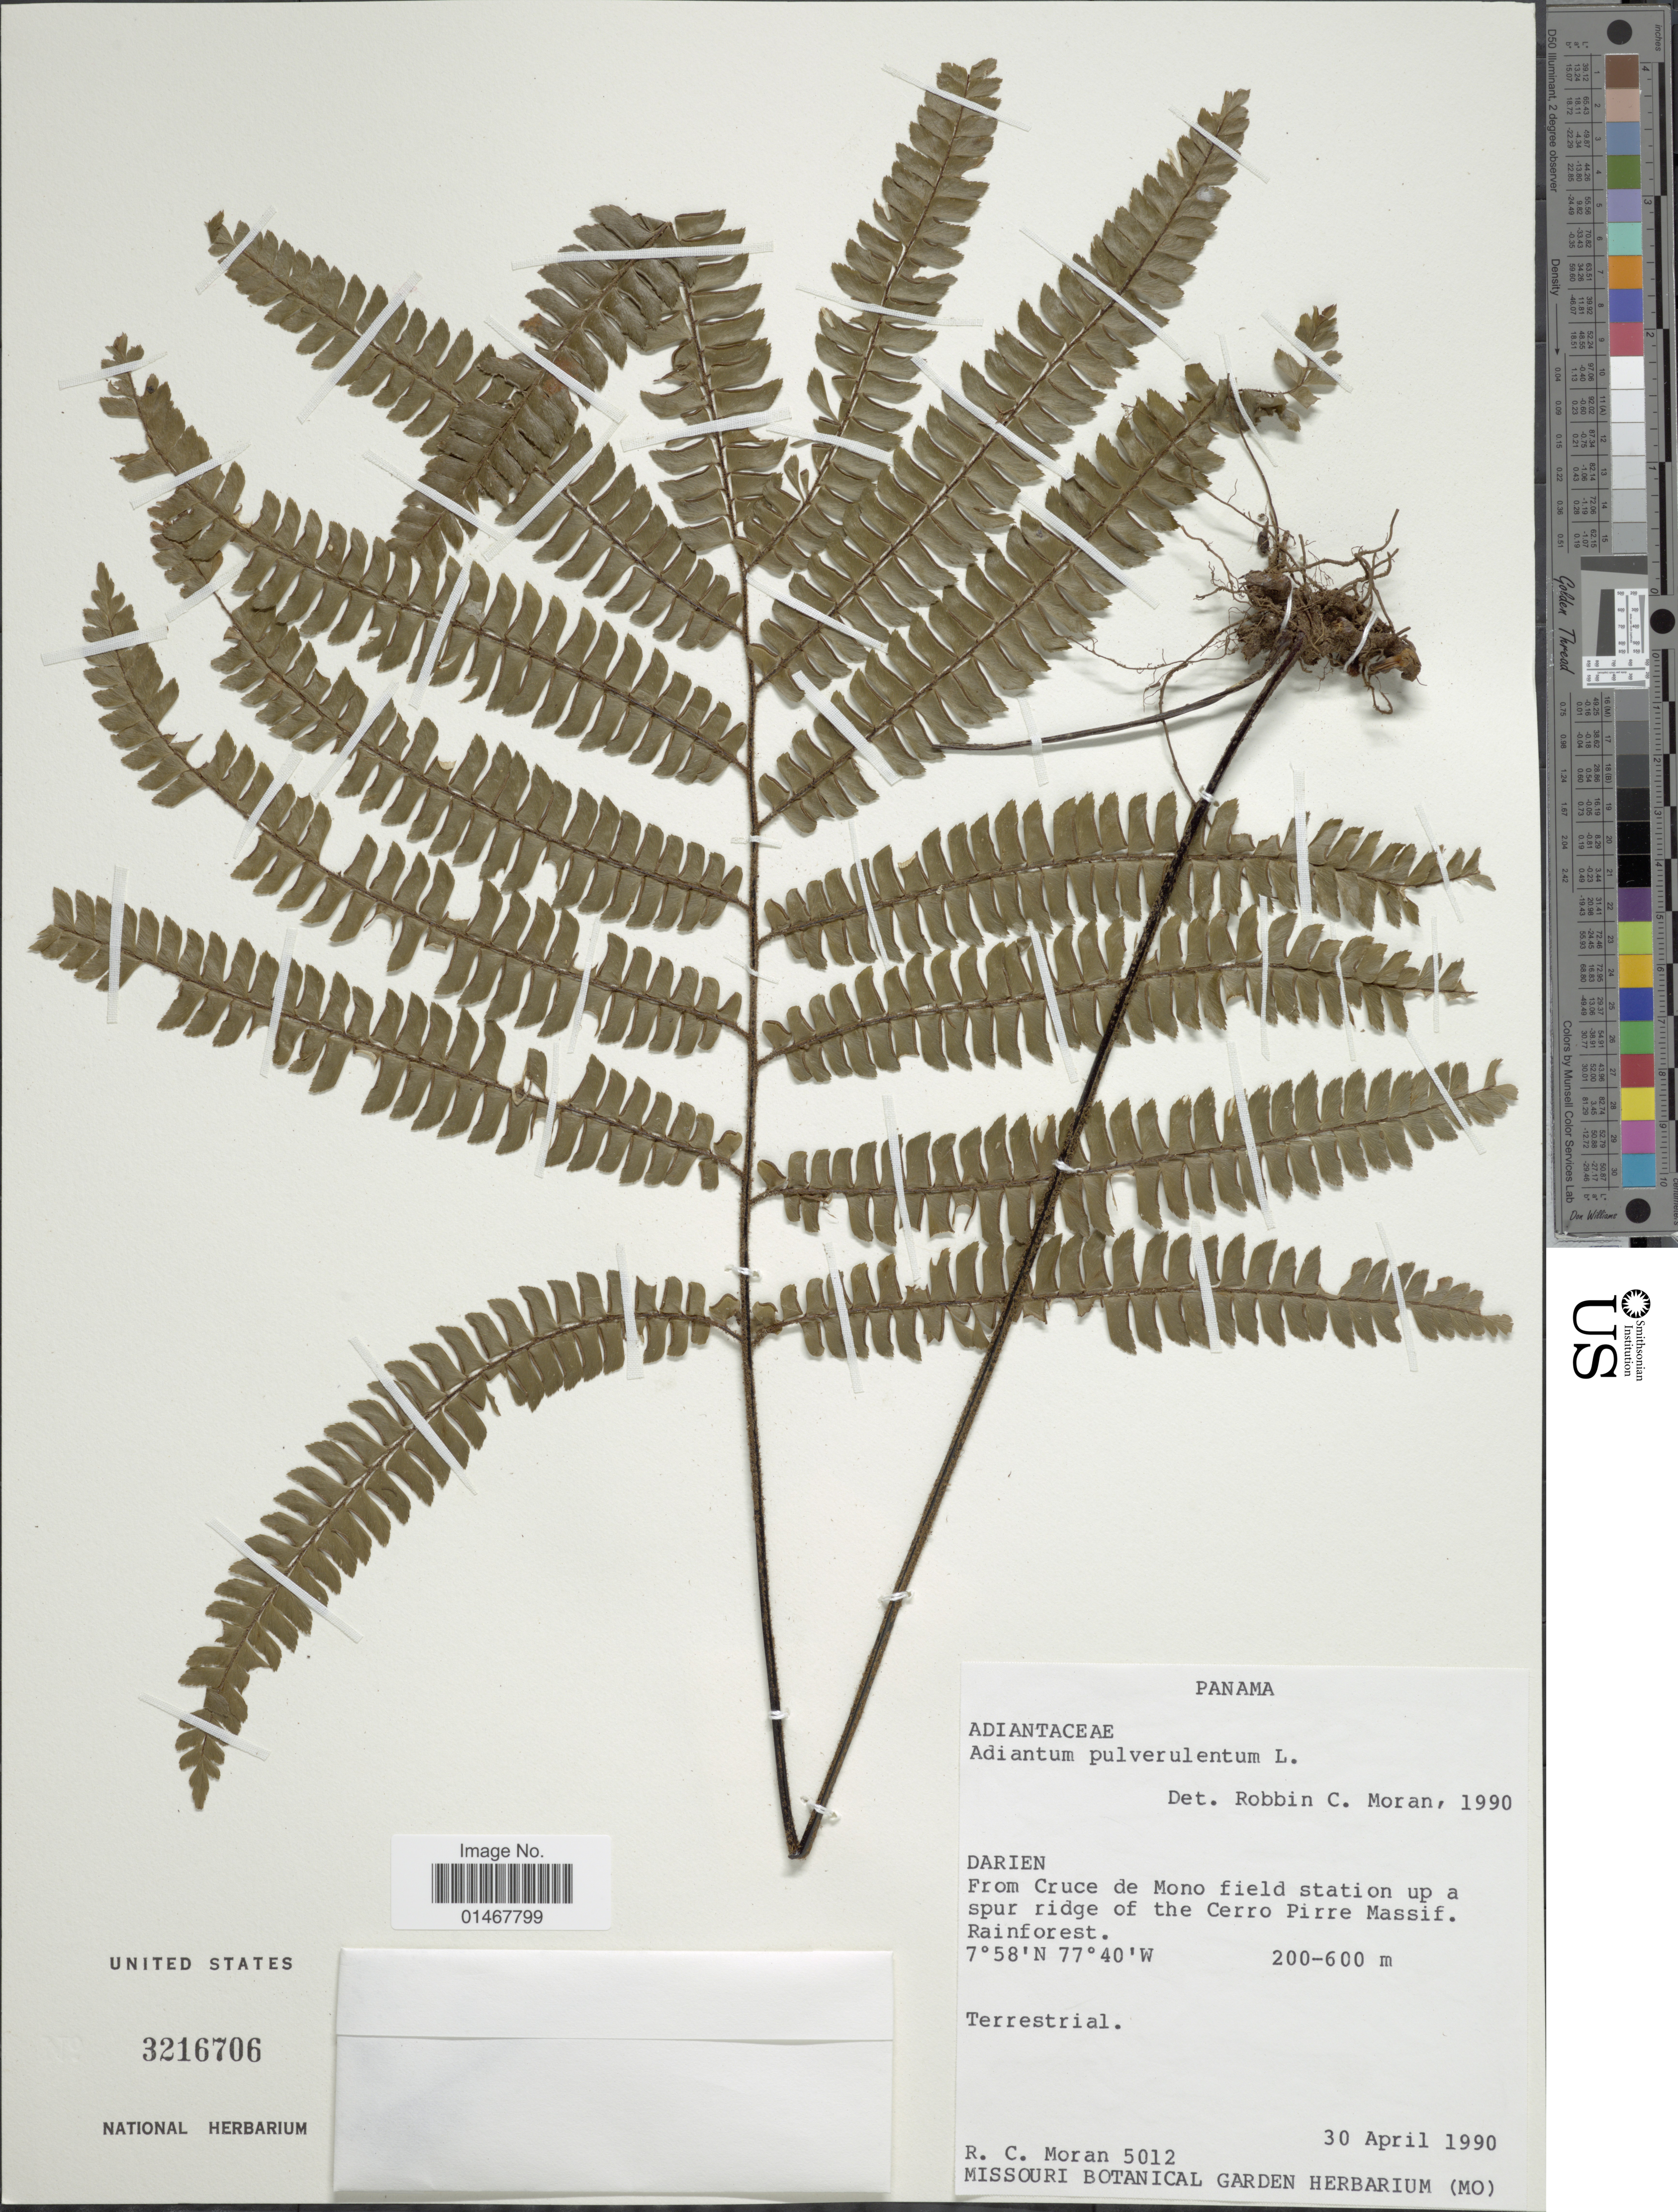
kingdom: Plantae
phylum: Tracheophyta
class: Polypodiopsida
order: Polypodiales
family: Pteridaceae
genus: Adiantum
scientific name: Adiantum pulverulentum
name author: L.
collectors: R. C. Moran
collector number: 5012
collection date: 1990-04-30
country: Panama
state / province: Darién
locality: From Cruce de Mono field station up a spur ridge of the Cerro Pirre Massif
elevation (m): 200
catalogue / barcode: US 3216706